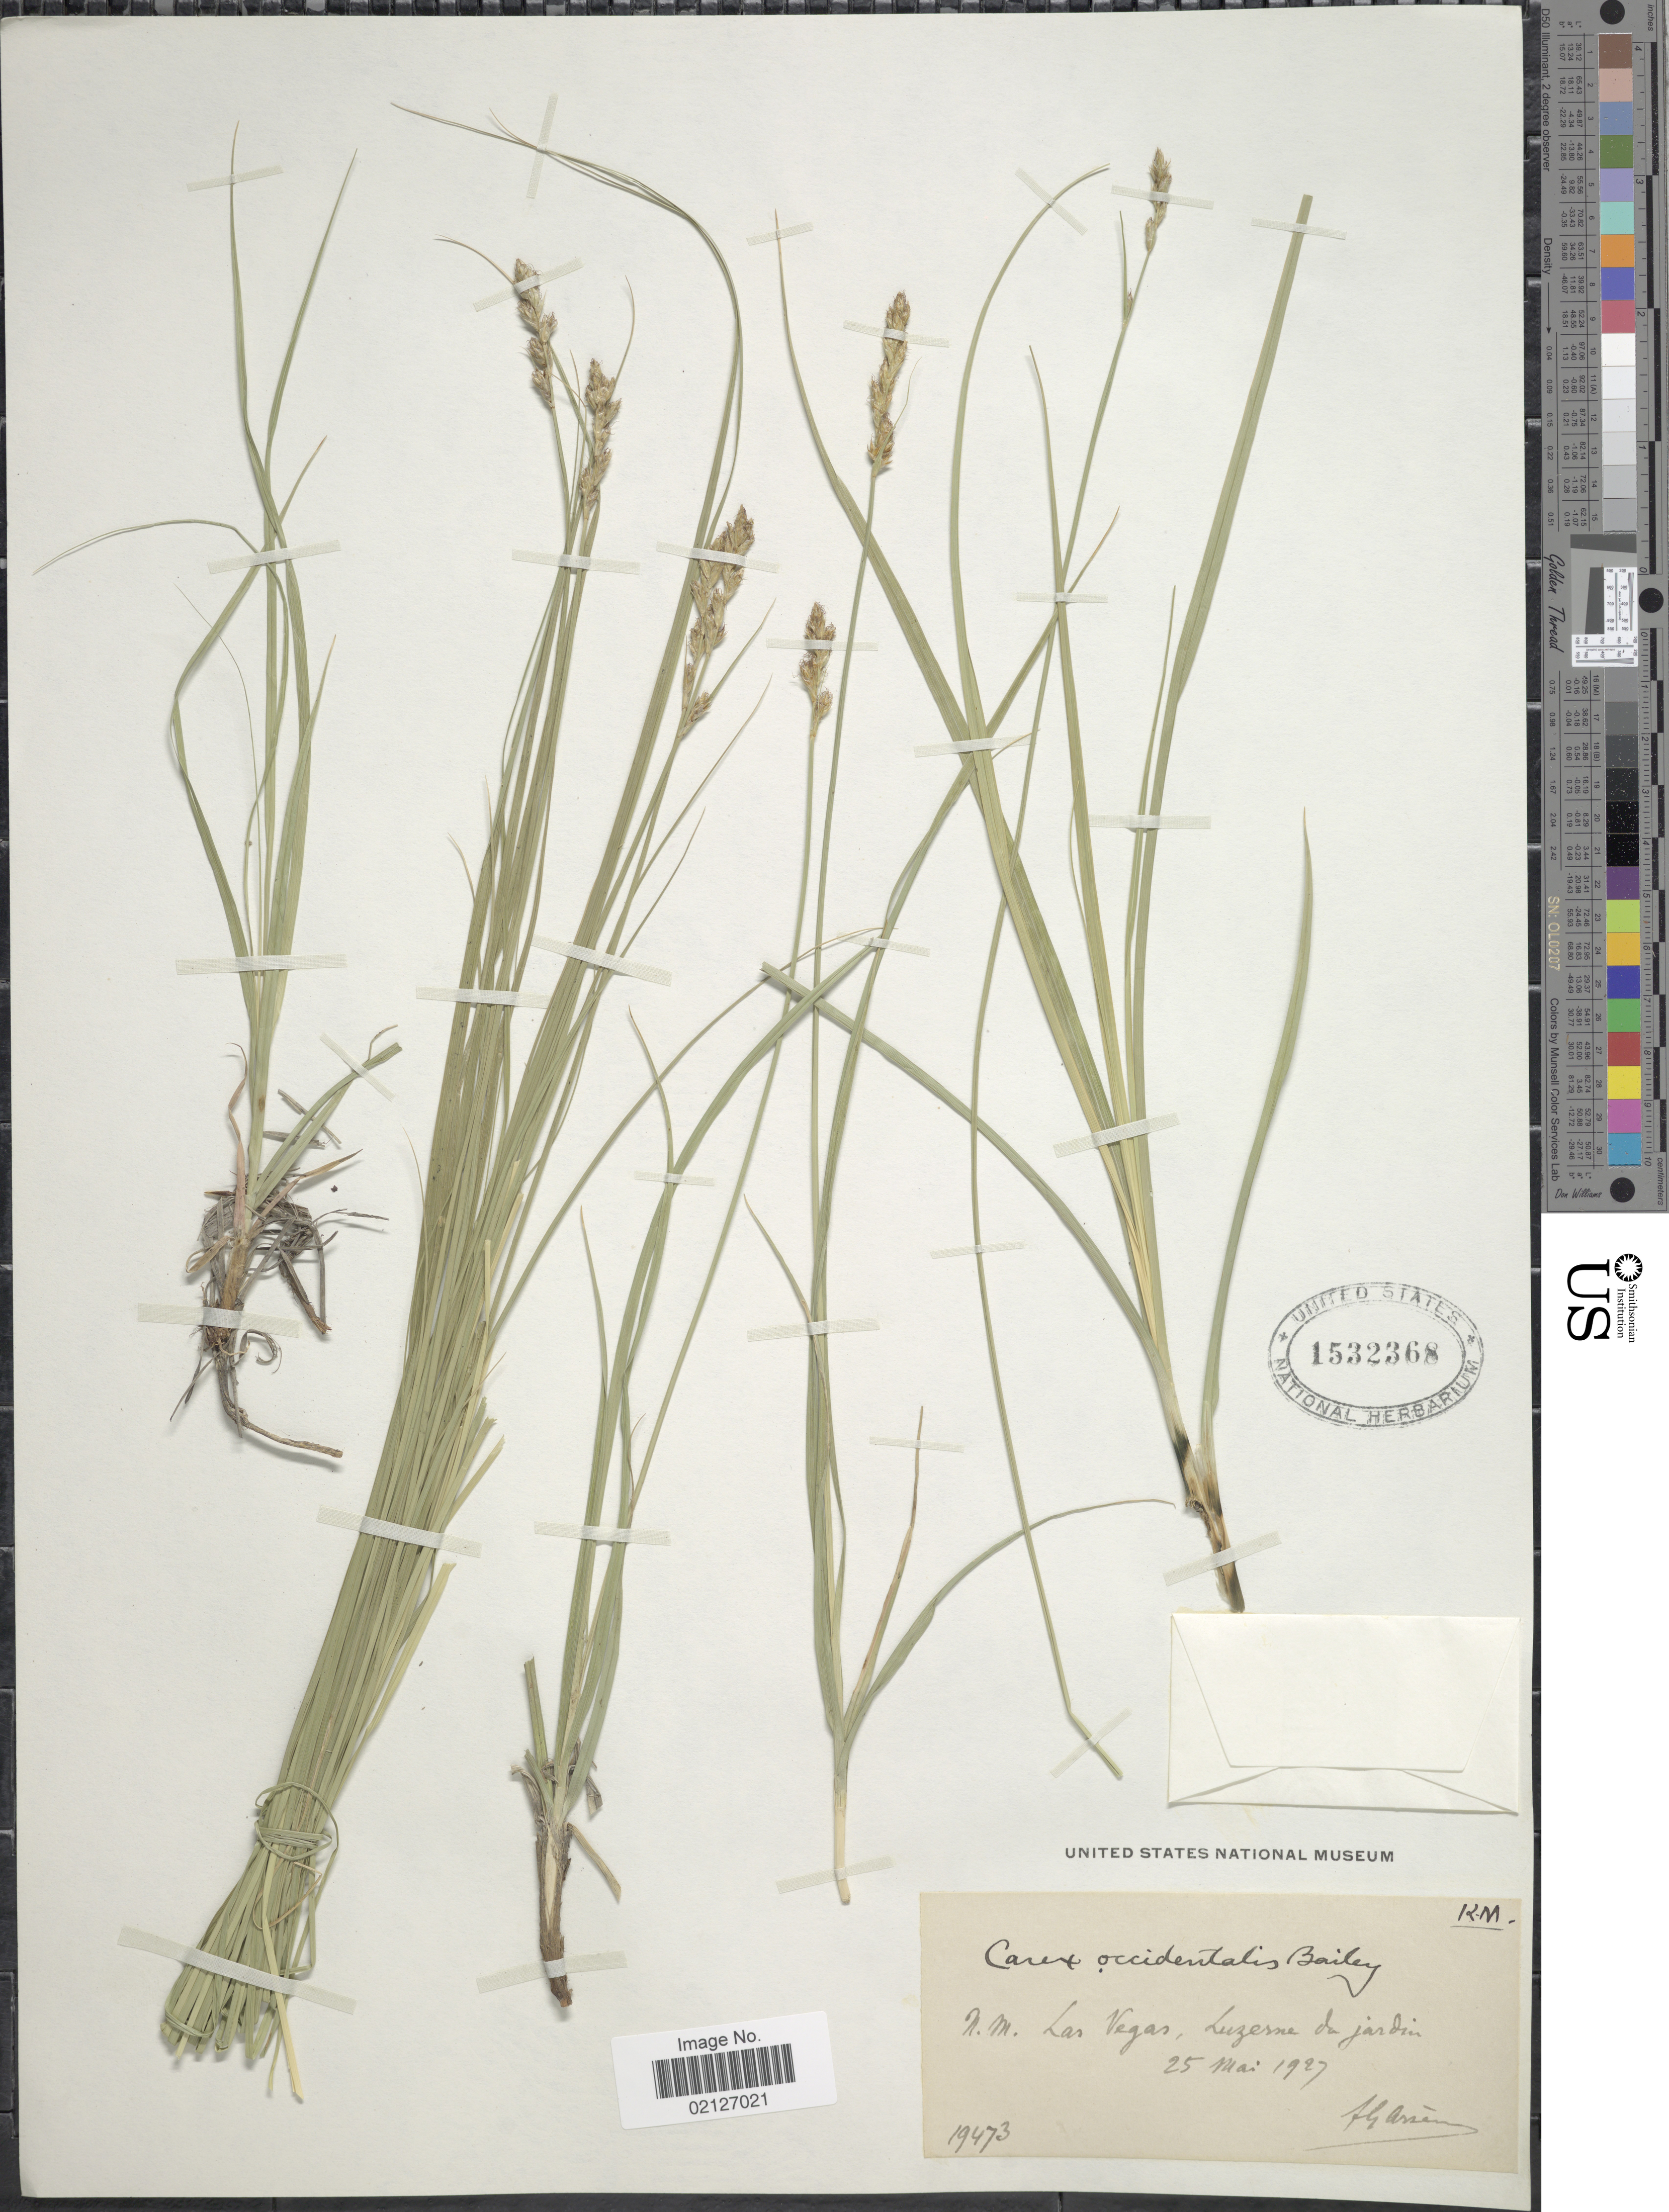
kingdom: Plantae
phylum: Tracheophyta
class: Liliopsida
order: Poales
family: Cyperaceae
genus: Carex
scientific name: Carex occidentalis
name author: L.H. Bailey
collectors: Bro. G. Arsène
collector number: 19473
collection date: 1927-05-25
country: United States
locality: Las Vegas: Luzerne in jardin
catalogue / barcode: US 1532368